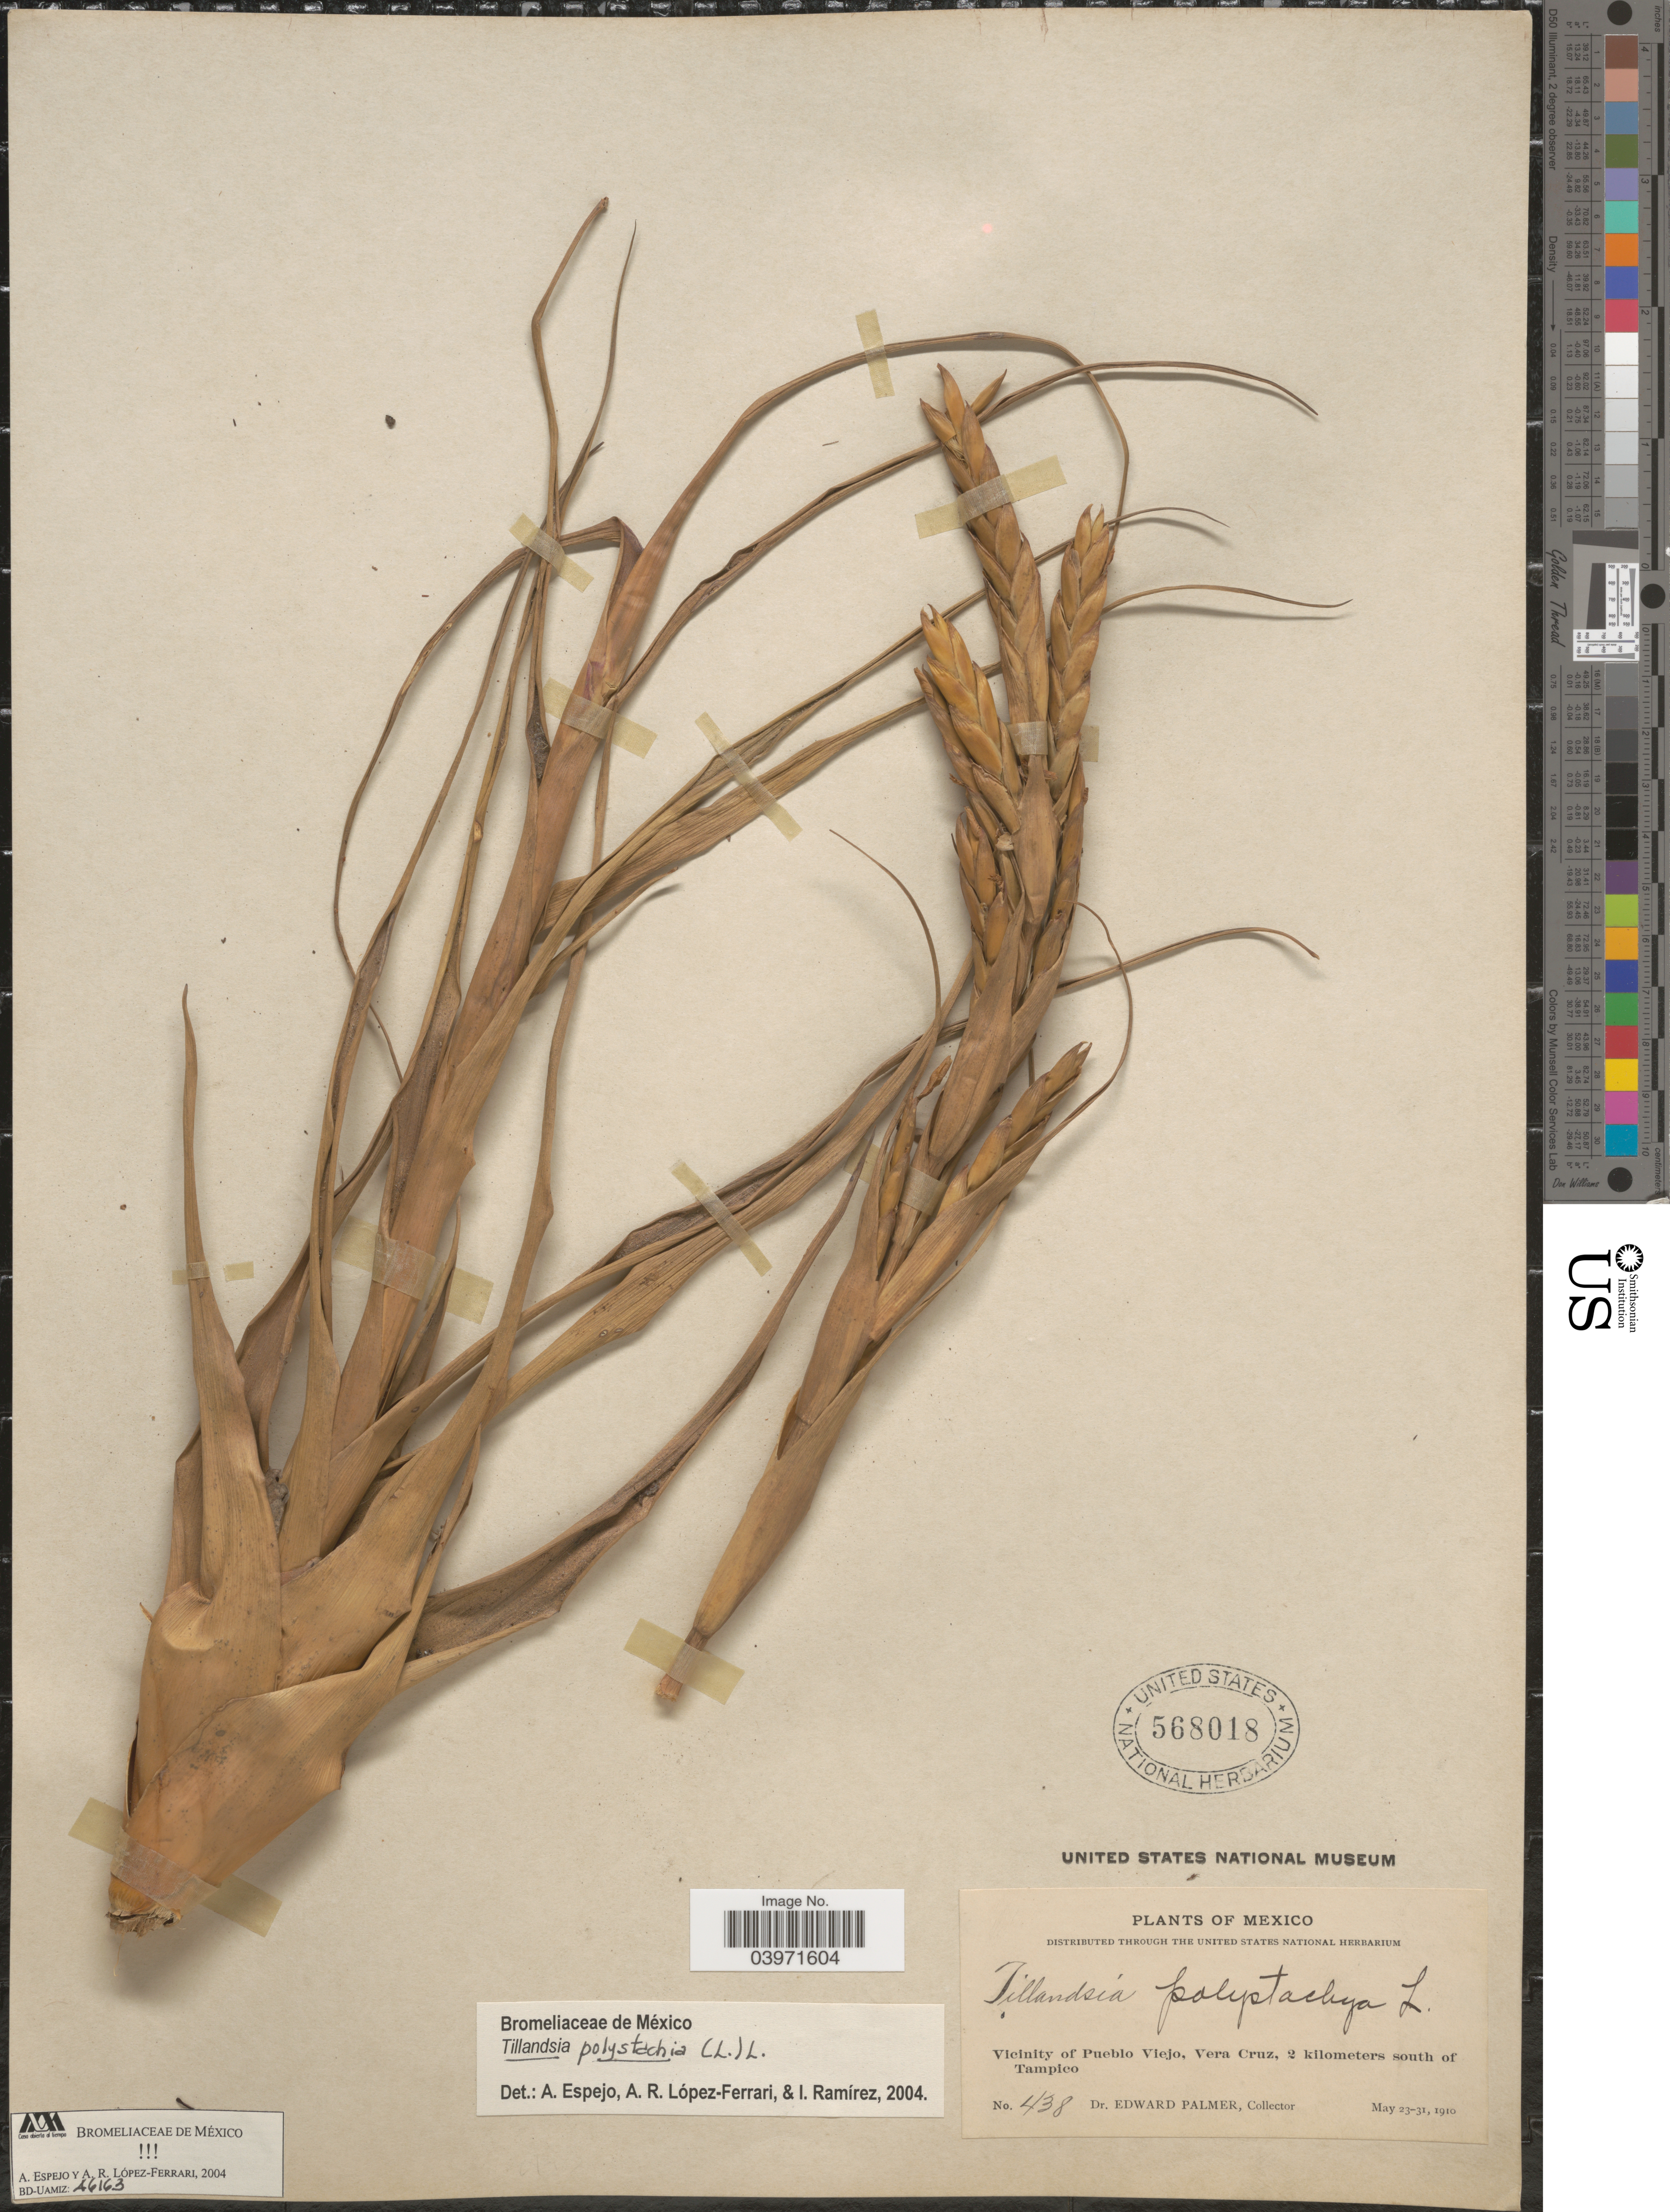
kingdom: Plantae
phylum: Tracheophyta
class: Liliopsida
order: Poales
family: Bromeliaceae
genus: Tillandsia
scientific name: Tillandsia polystachia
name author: (L.) L.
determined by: Espejo, Adolfo; López Ferrari, Ana R.; Ramírez M., Ivon M.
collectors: E. Palmer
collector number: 438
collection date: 1910-05-23/1910-05-31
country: Mexico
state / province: Veracruz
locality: Vicinity of Pueblo Viejo, Vera Cruz, 2 kilometers south of Tampico.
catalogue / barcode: US 568018